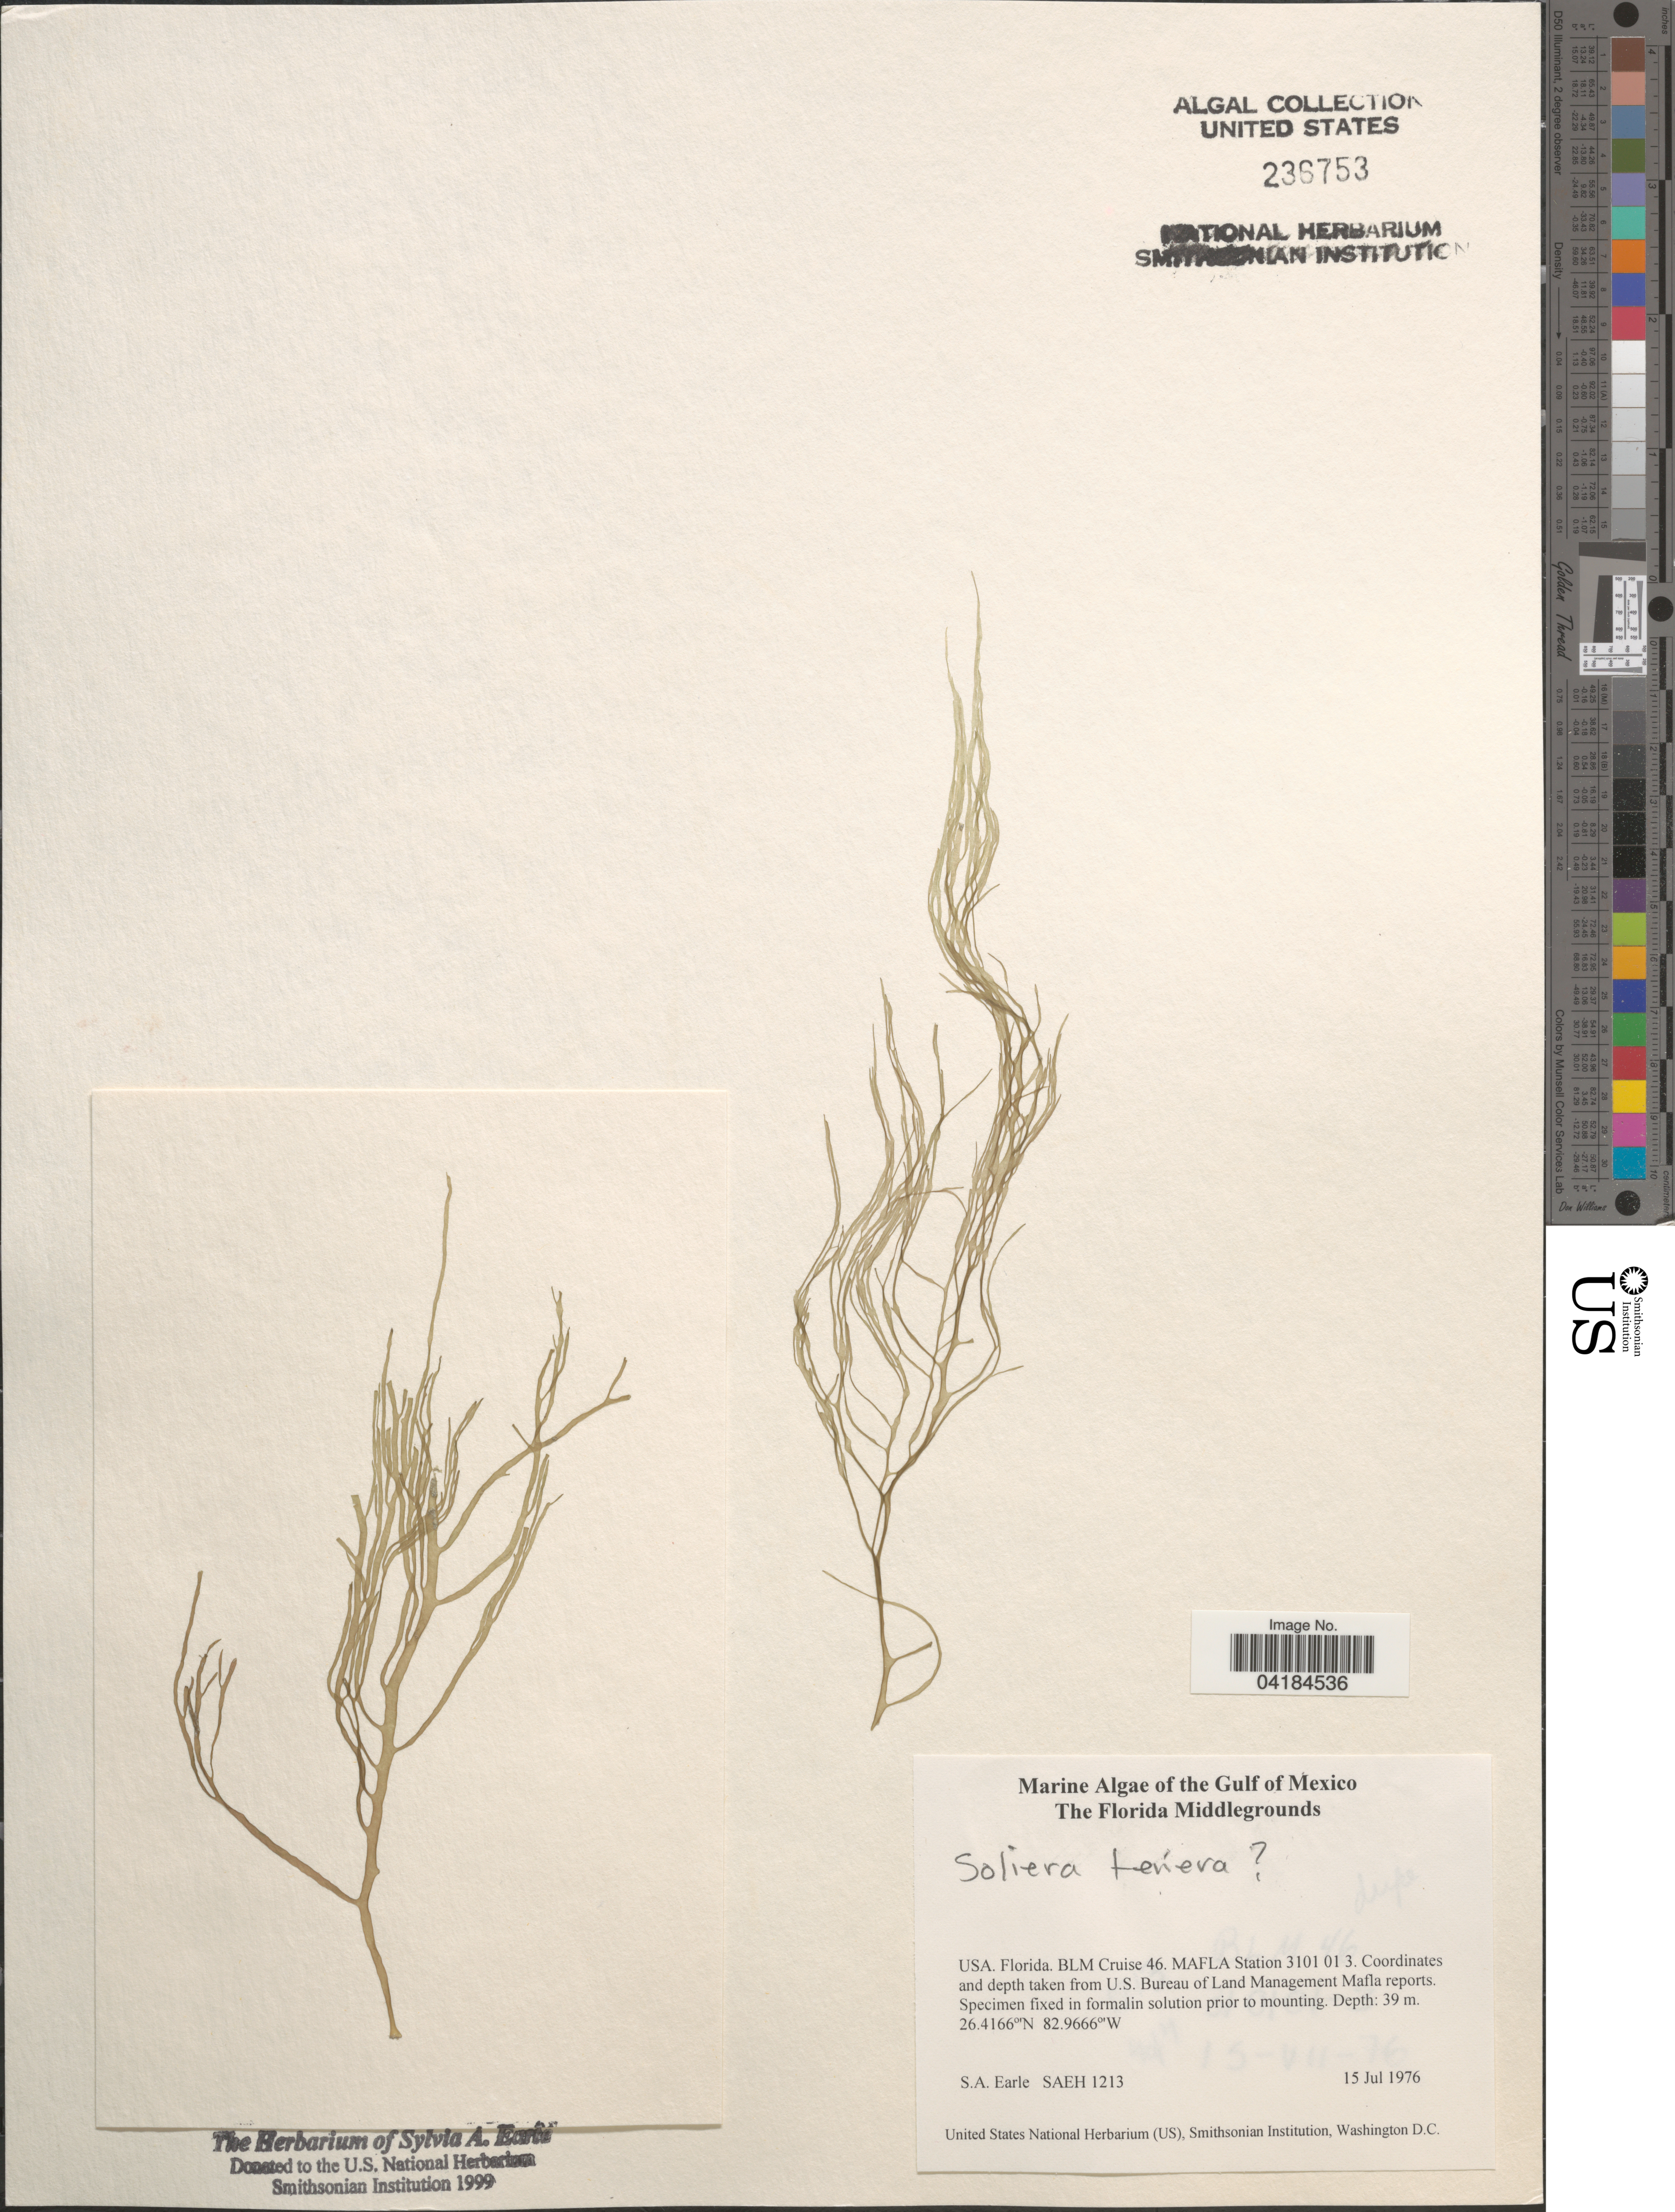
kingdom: Plantae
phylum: Rhodophyta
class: Florideophyceae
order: Gigartinales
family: Solieriaceae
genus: Solieria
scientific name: Solieria filiformis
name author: (Kütz.) P.W. Gabrielson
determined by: Algae name updating Project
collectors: S. A. Earle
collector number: SAEH1213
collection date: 1976-07-15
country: United States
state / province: Florida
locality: The Gulf of Mexico. The Florida Middlegrounds. BLM Cruise 46. MAFLA Station 3101 01 3. Coordinates and depth taken from U.S. Bureau of Land Management Mafla reports.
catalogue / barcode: US 236753